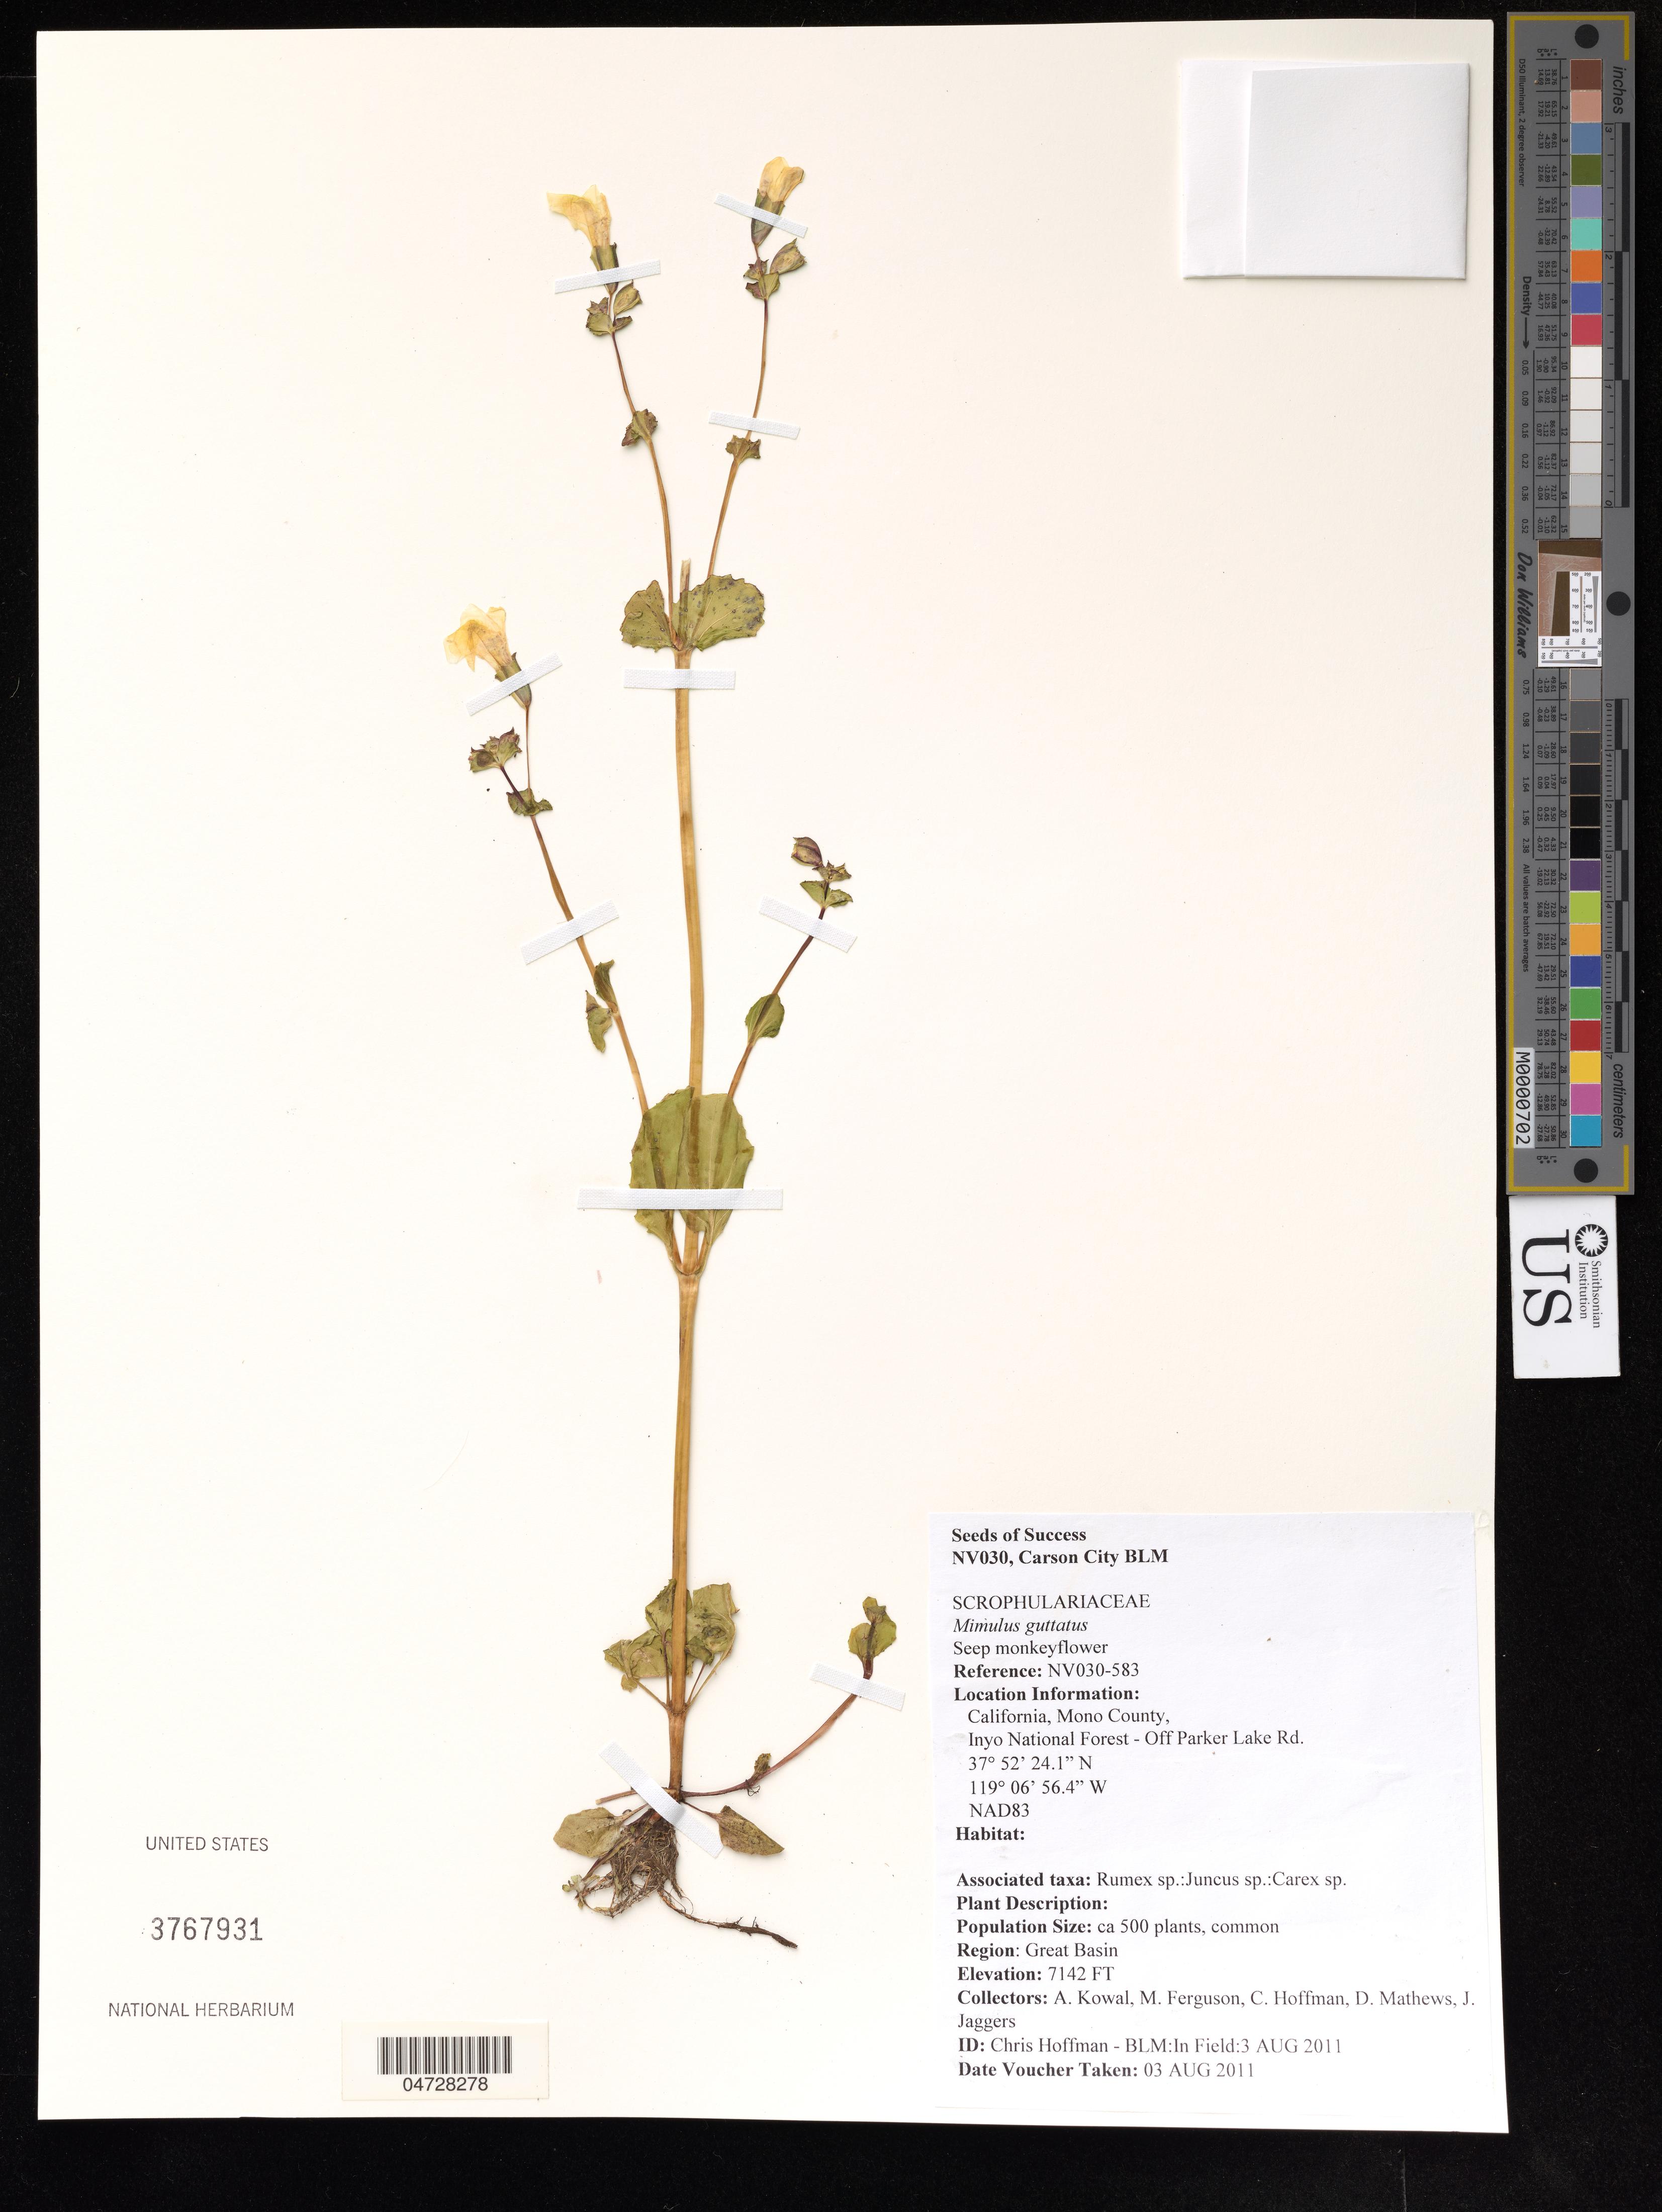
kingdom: Plantae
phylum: Tracheophyta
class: Magnoliopsida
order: Lamiales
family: Phrymaceae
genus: Mimulus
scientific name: Mimulus guttatus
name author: DC.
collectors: A. Kowal, M. Ferguson, C. Hoffman & D. Mathews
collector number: NV030-583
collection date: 2011-08-03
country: United States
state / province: California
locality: Mono County, Inyo National Forest - Off Parker Lake Rd.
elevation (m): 2177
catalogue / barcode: US 3767931